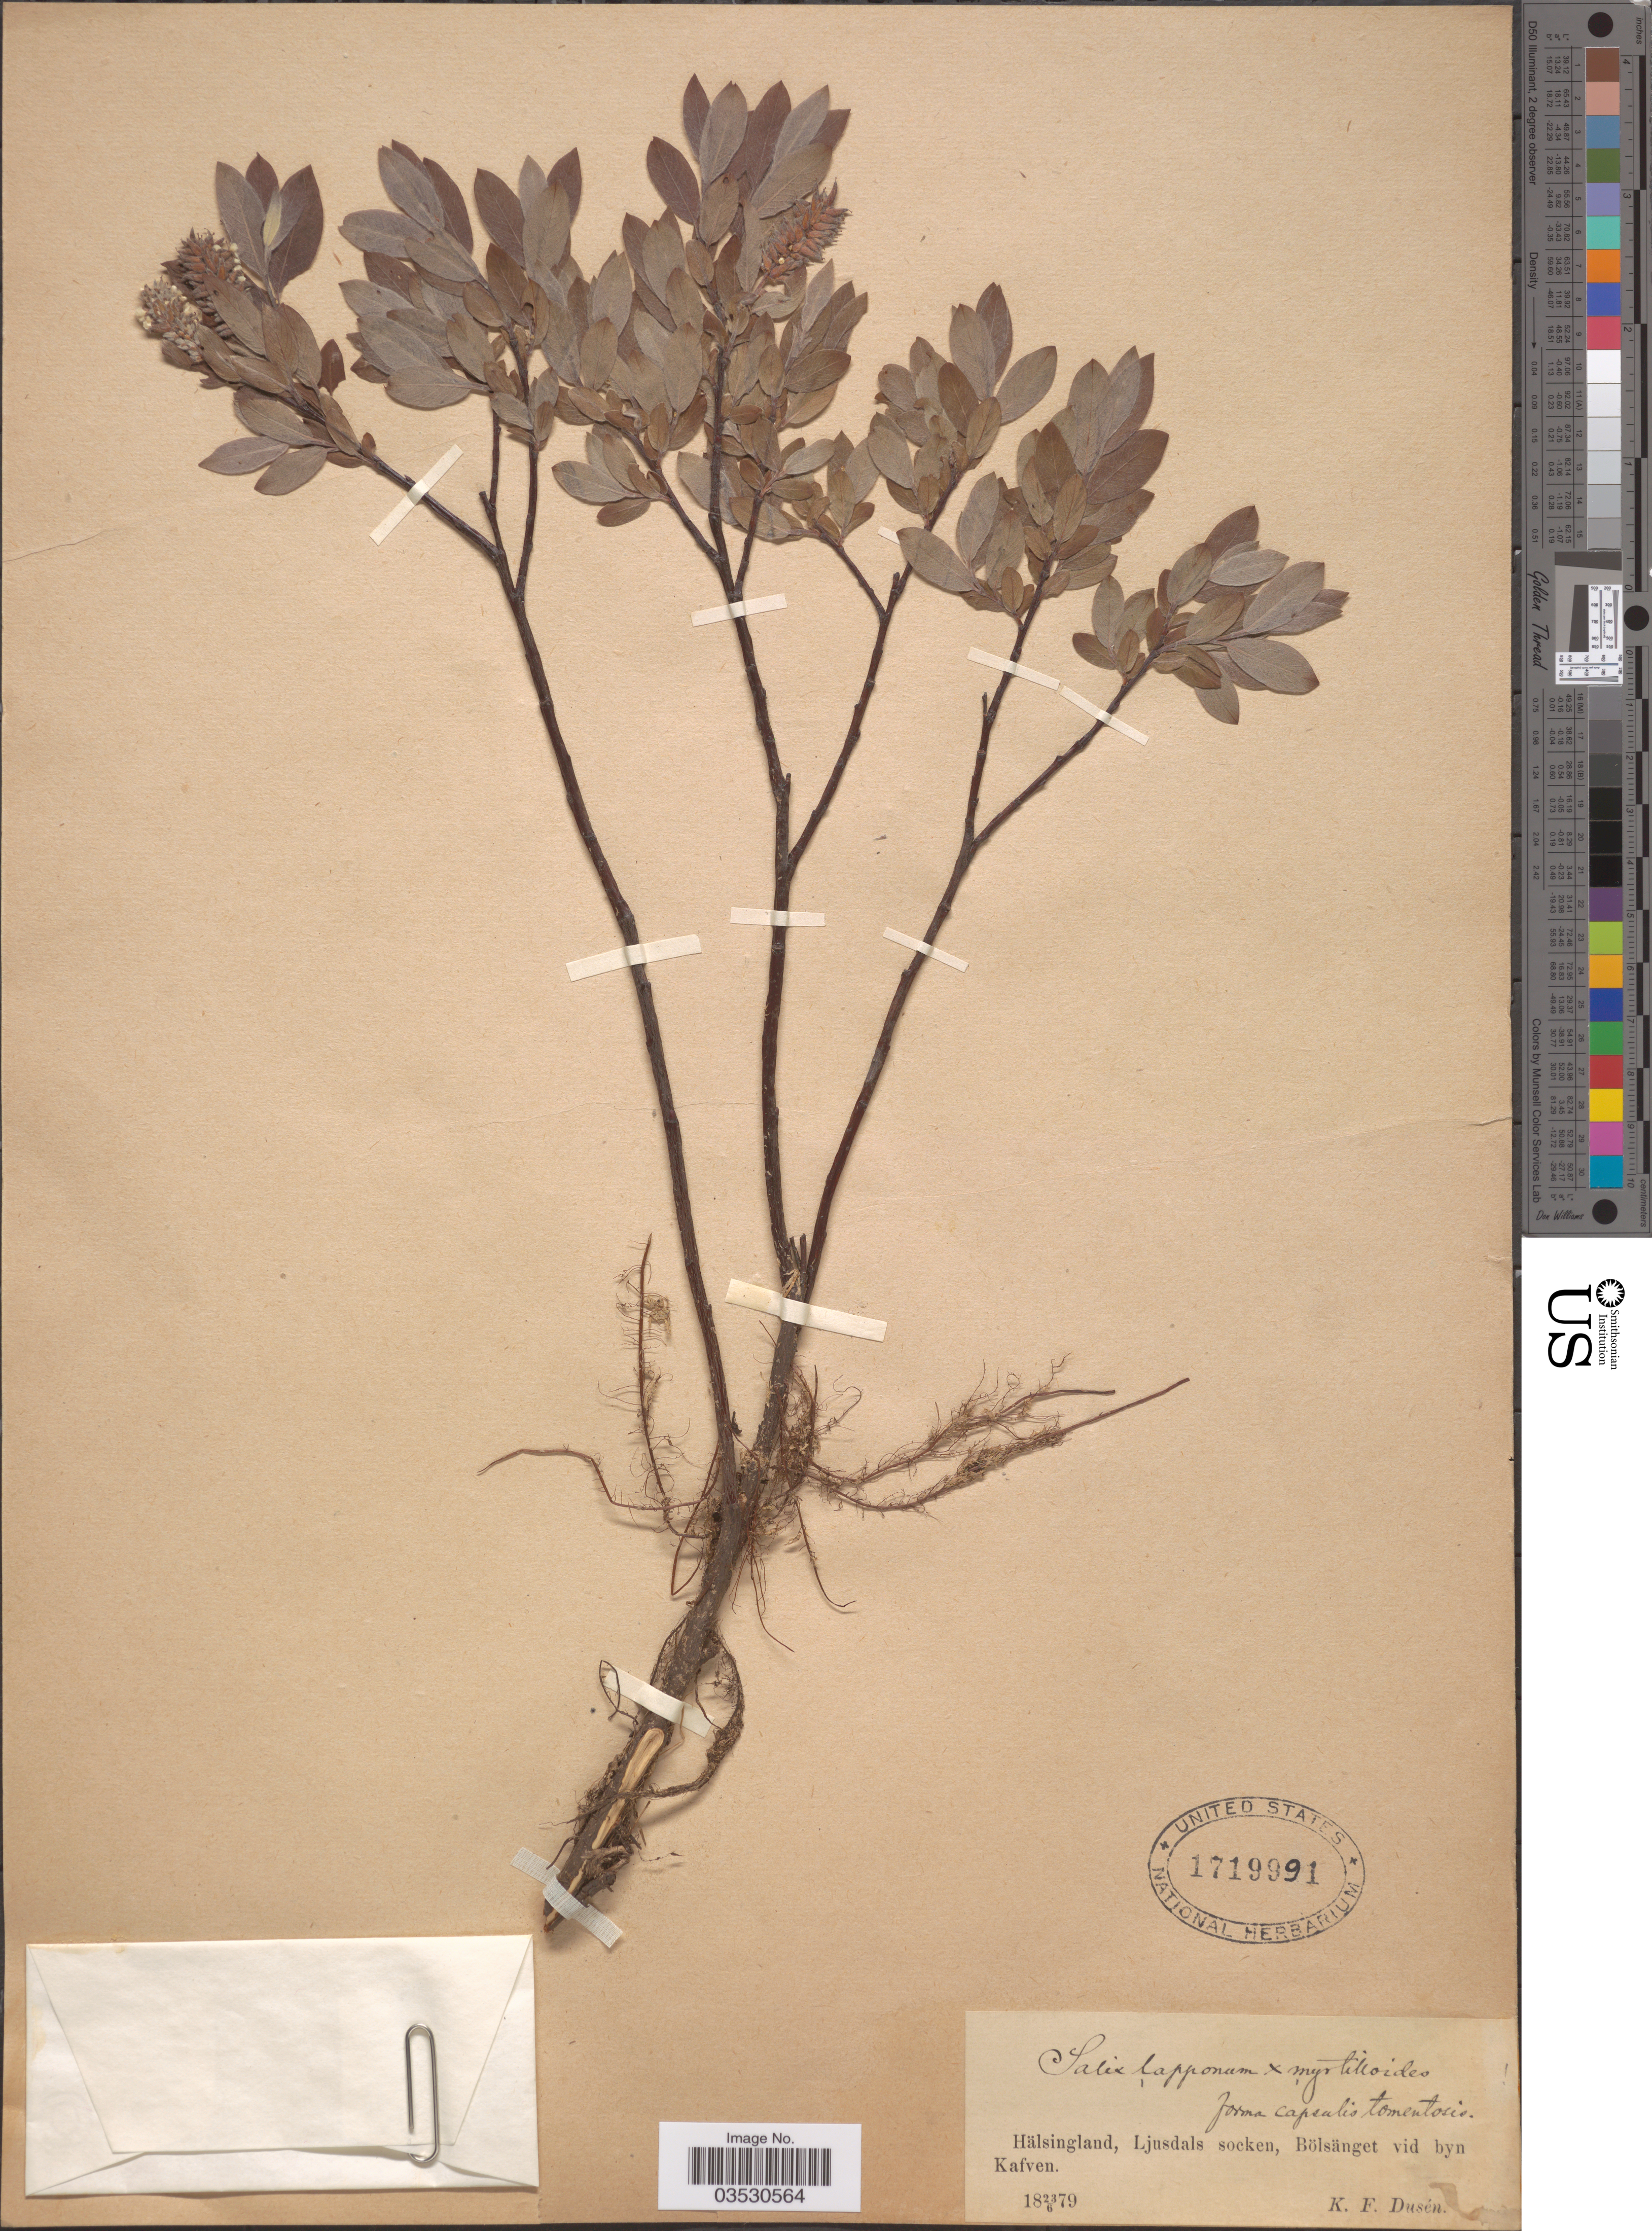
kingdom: Plantae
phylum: Tracheophyta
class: Magnoliopsida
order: Malpighiales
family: Salicaceae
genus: Salix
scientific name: Salix lapponum x S. myrtilloides L.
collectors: K. Dusén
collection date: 1879-06-23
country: Sweden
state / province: Gavleborg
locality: Hälsingland, Ljusdals socken, Bölsänget vid byn Kafven.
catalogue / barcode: US 1719991